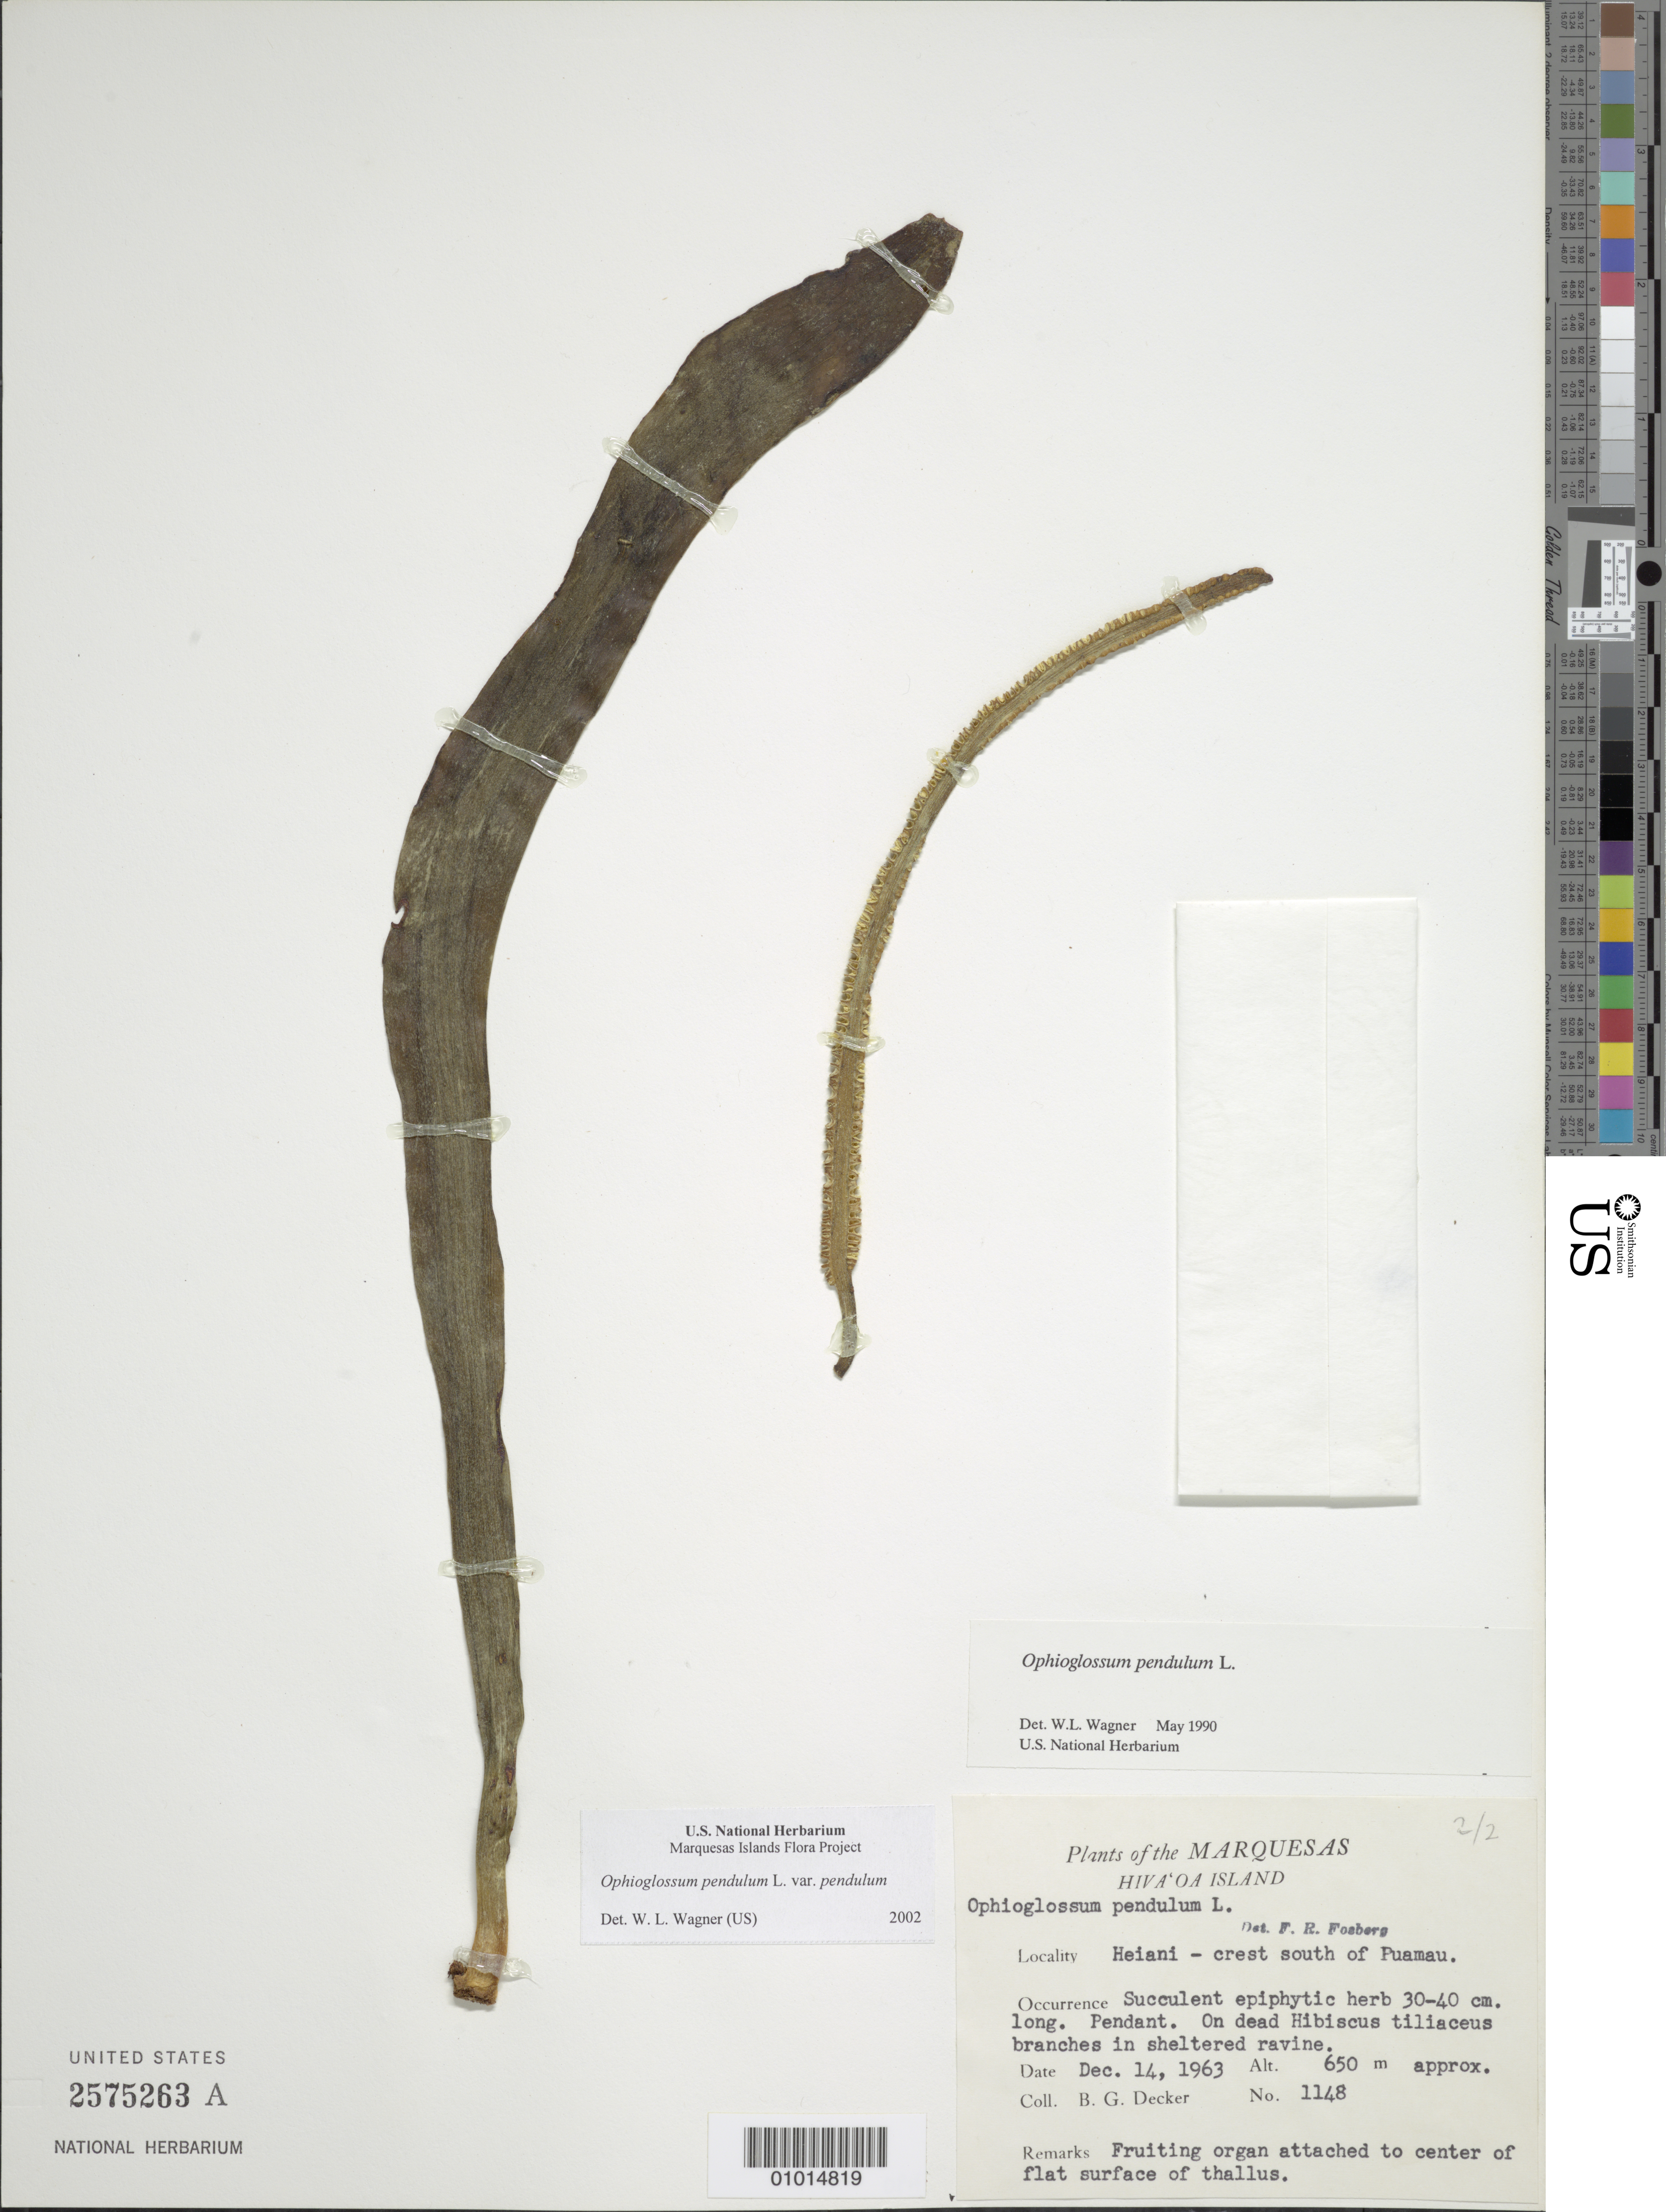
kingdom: Plantae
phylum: Tracheophyta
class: Polypodiopsida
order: Ophioglossales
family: Ophioglossaceae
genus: Ophioderma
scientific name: Ophioderma pendulum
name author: (L.) C. Presl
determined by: Wagner, W. L., (BOT), Smithsonian Institution - National Museum of Natural History (UNITED STATES)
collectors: B. G. Decker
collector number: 1148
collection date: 1963-12-14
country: French Polynesia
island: Hiva Oa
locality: Heiani, crest S of Puamau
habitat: Epiphyte on dead Hibiscus tiliaceus branches in sheltered ravine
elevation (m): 650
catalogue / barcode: US 3471507A